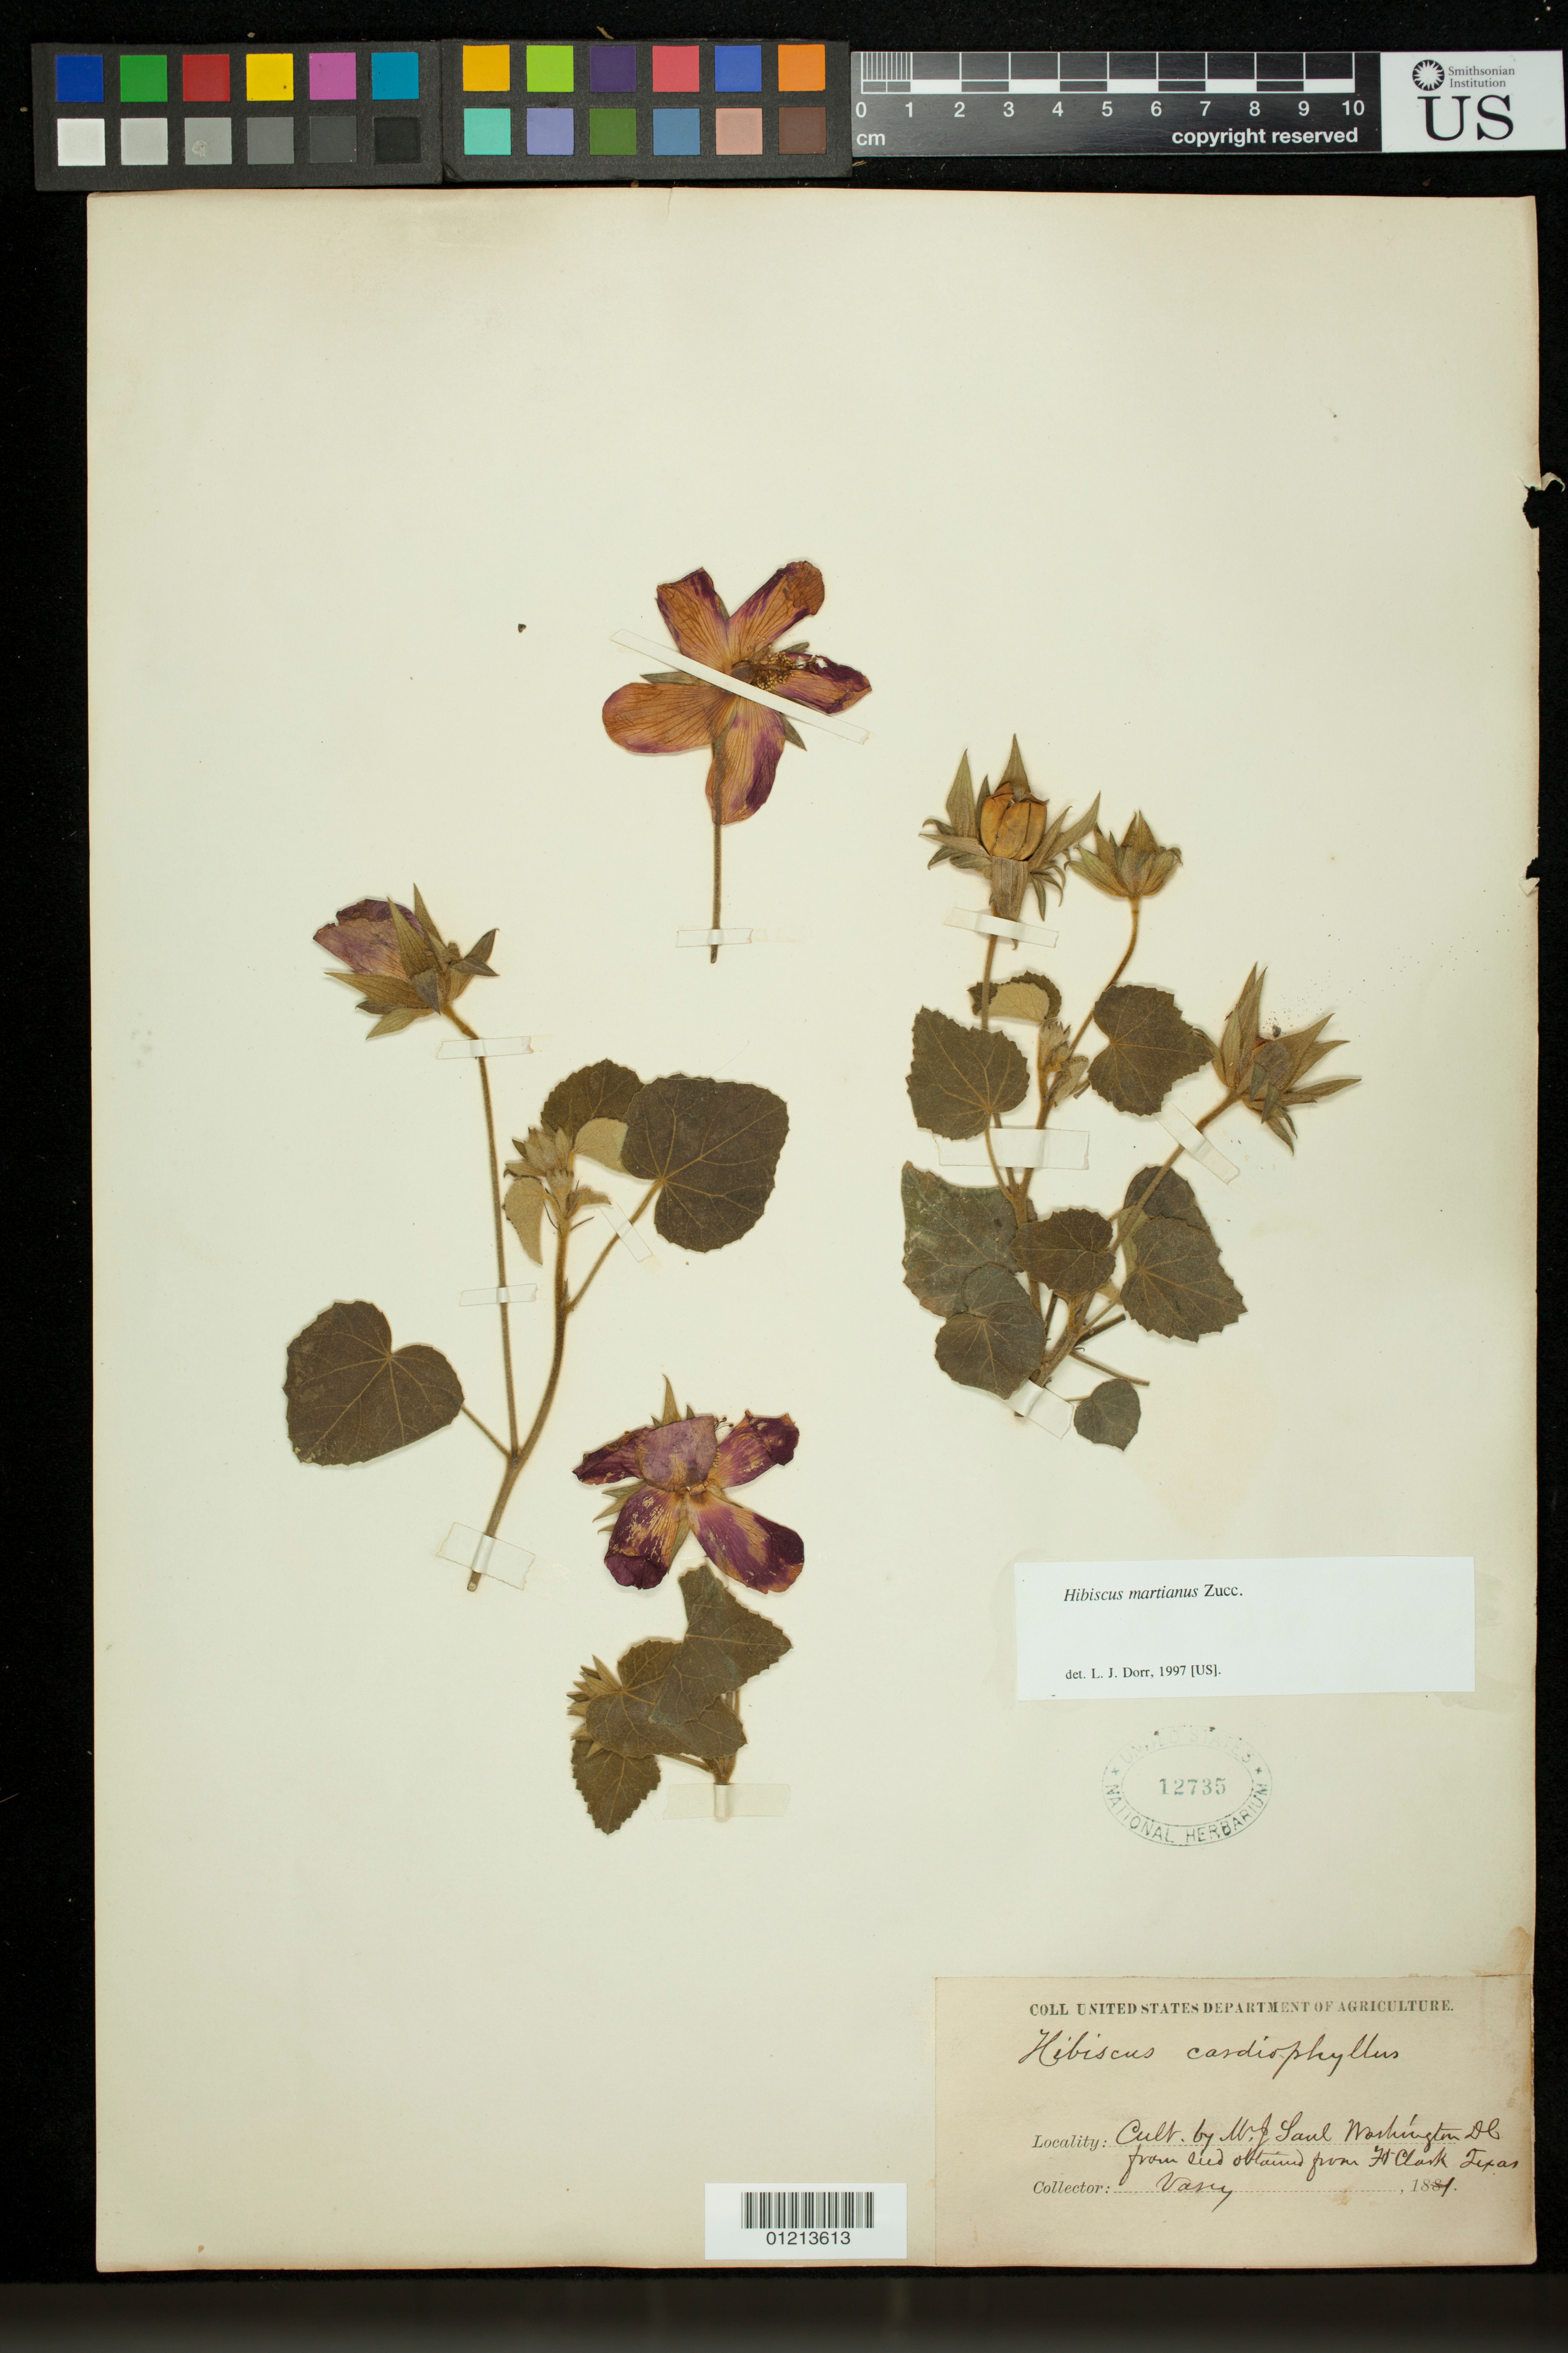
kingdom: Plantae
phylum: Tracheophyta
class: Magnoliopsida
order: Malvales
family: Malvaceae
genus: Hibiscus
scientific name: Hibiscus martianus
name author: Zucc.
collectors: G. Vasey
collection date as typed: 1881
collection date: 1881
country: United States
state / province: District of Columbia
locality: Cult. by Mr. J. Saul Washington D.C. from seed obtained from Ft Clark Texas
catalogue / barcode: US 12735